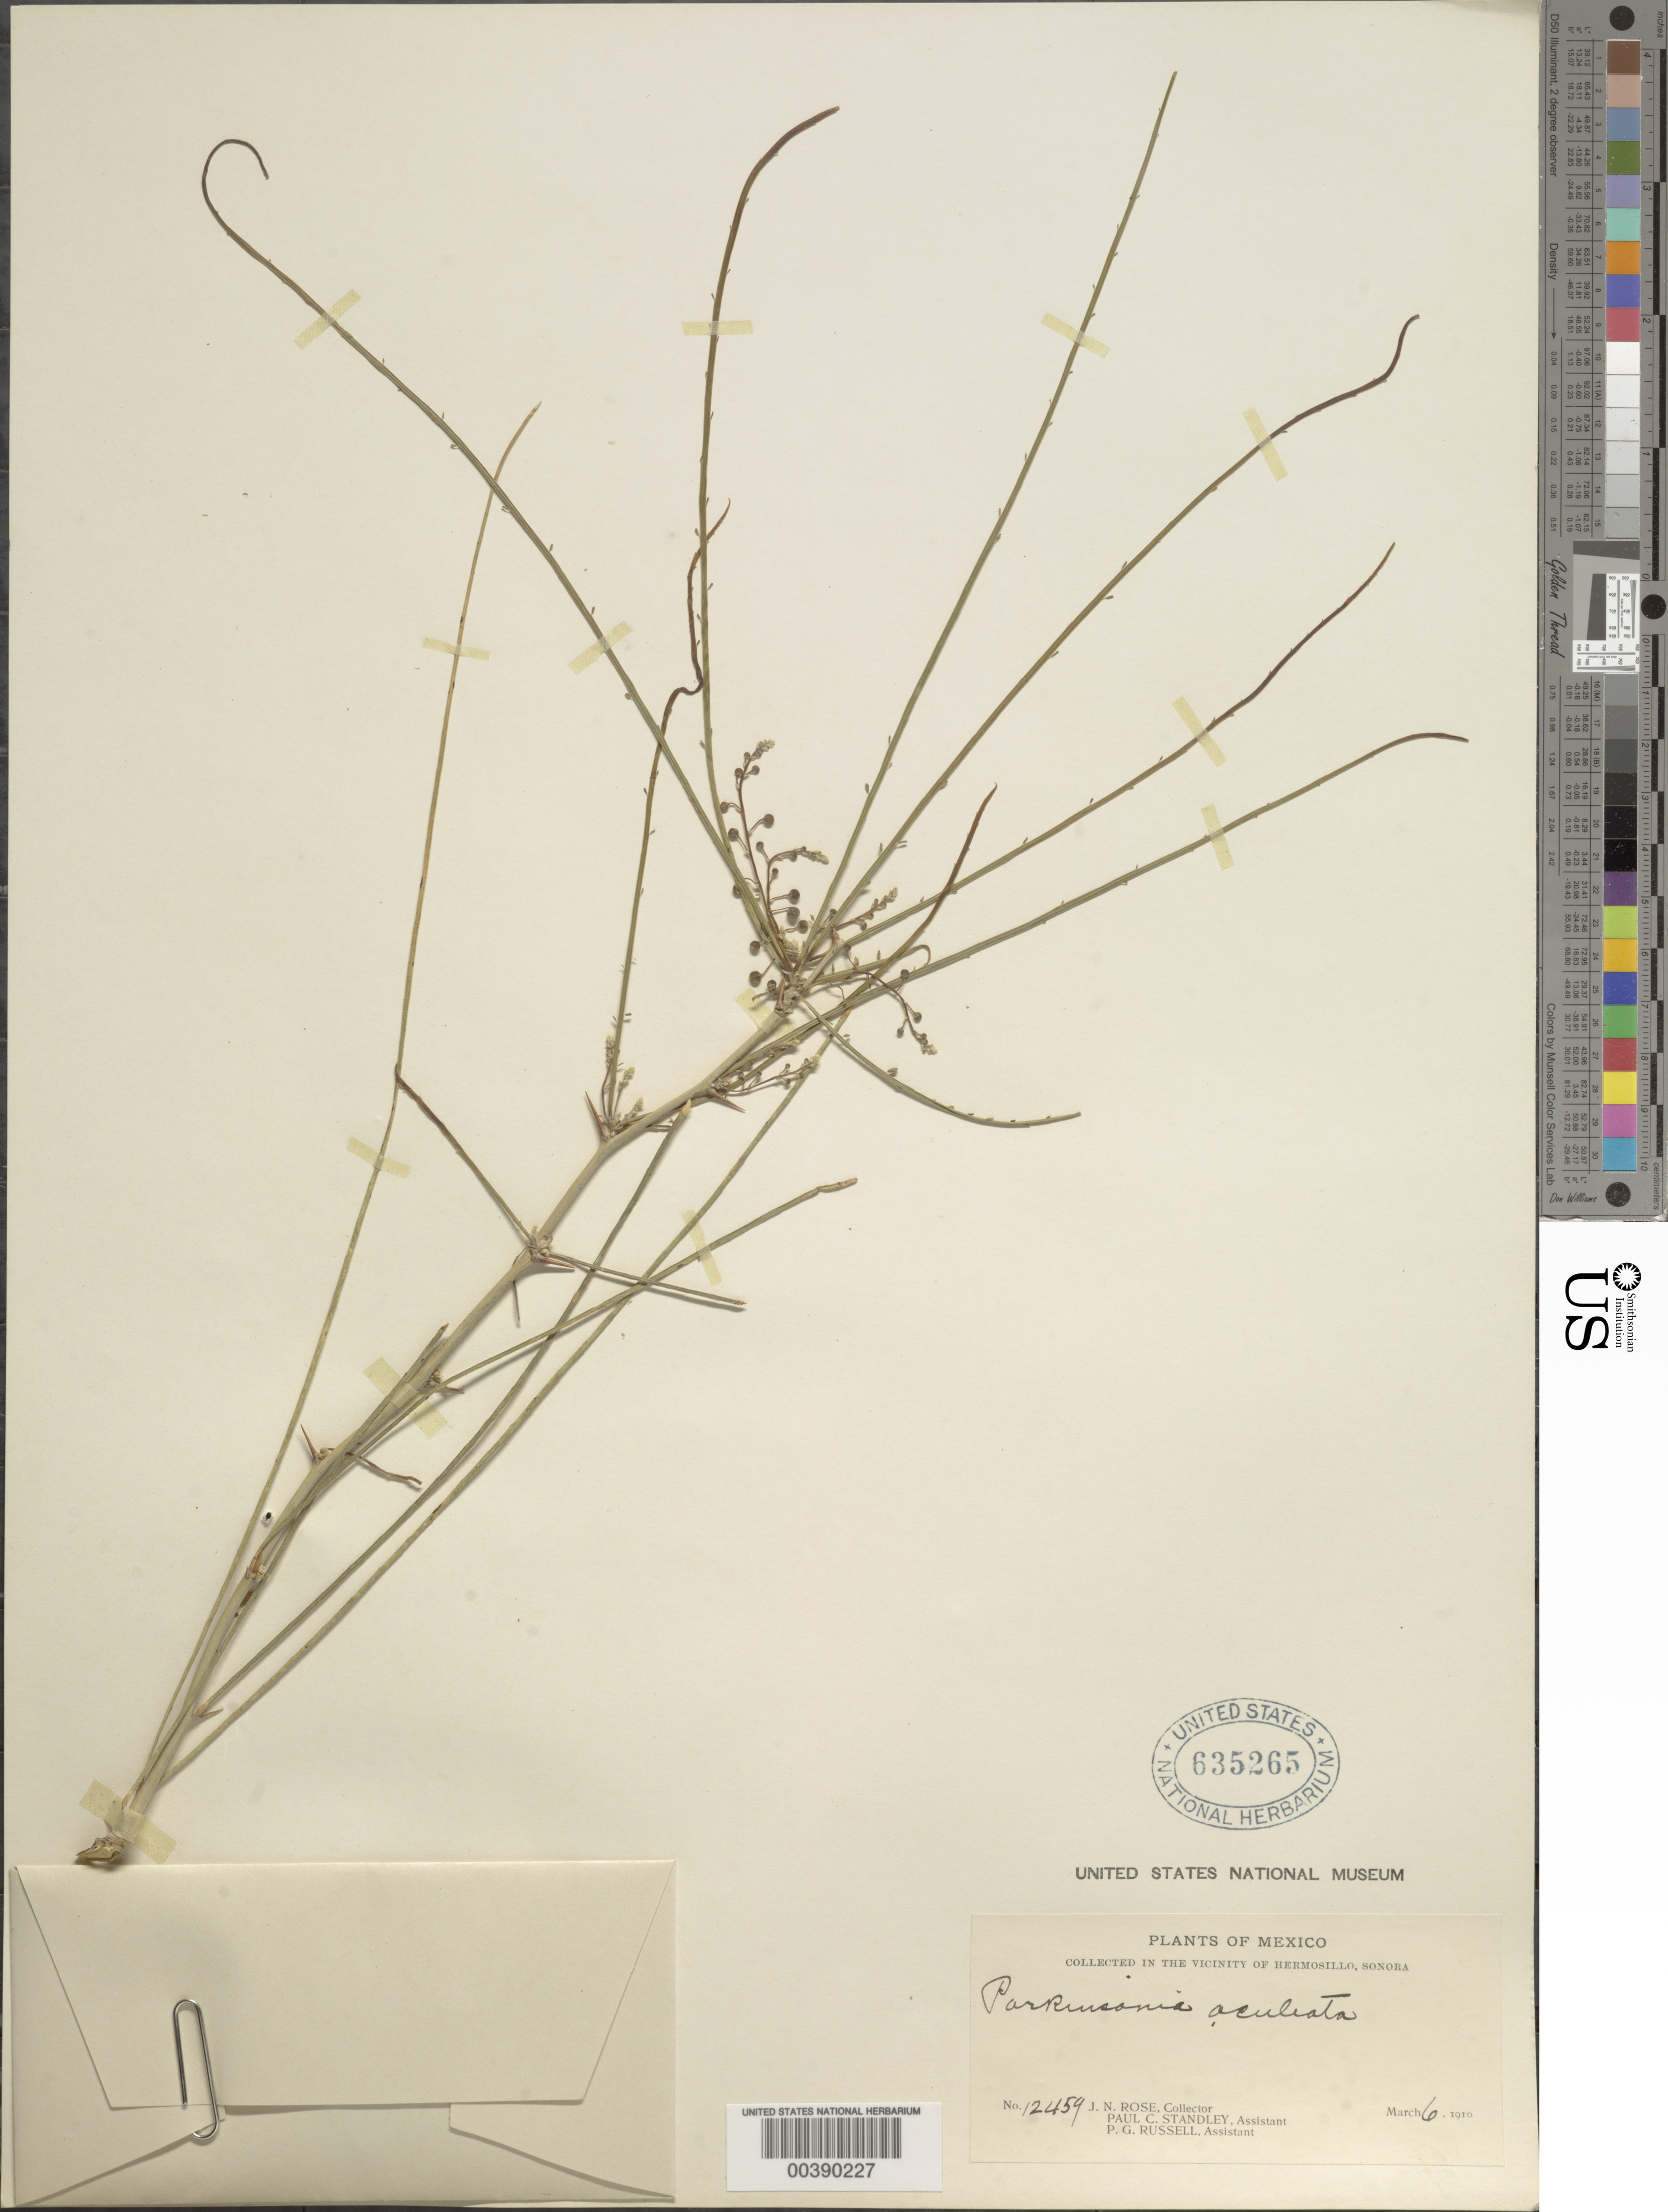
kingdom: Plantae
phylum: Tracheophyta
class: Magnoliopsida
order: Fabales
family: Fabaceae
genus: Parkinsonia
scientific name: Parkinsonia aculeata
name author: L.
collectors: J. N. Rose, P. C. Standley & P. G. Russell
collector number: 12459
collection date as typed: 06 Mar 1910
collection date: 1910-03-06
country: Mexico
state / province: Sonora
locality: Vicinity of Hermosillo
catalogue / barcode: US 635265